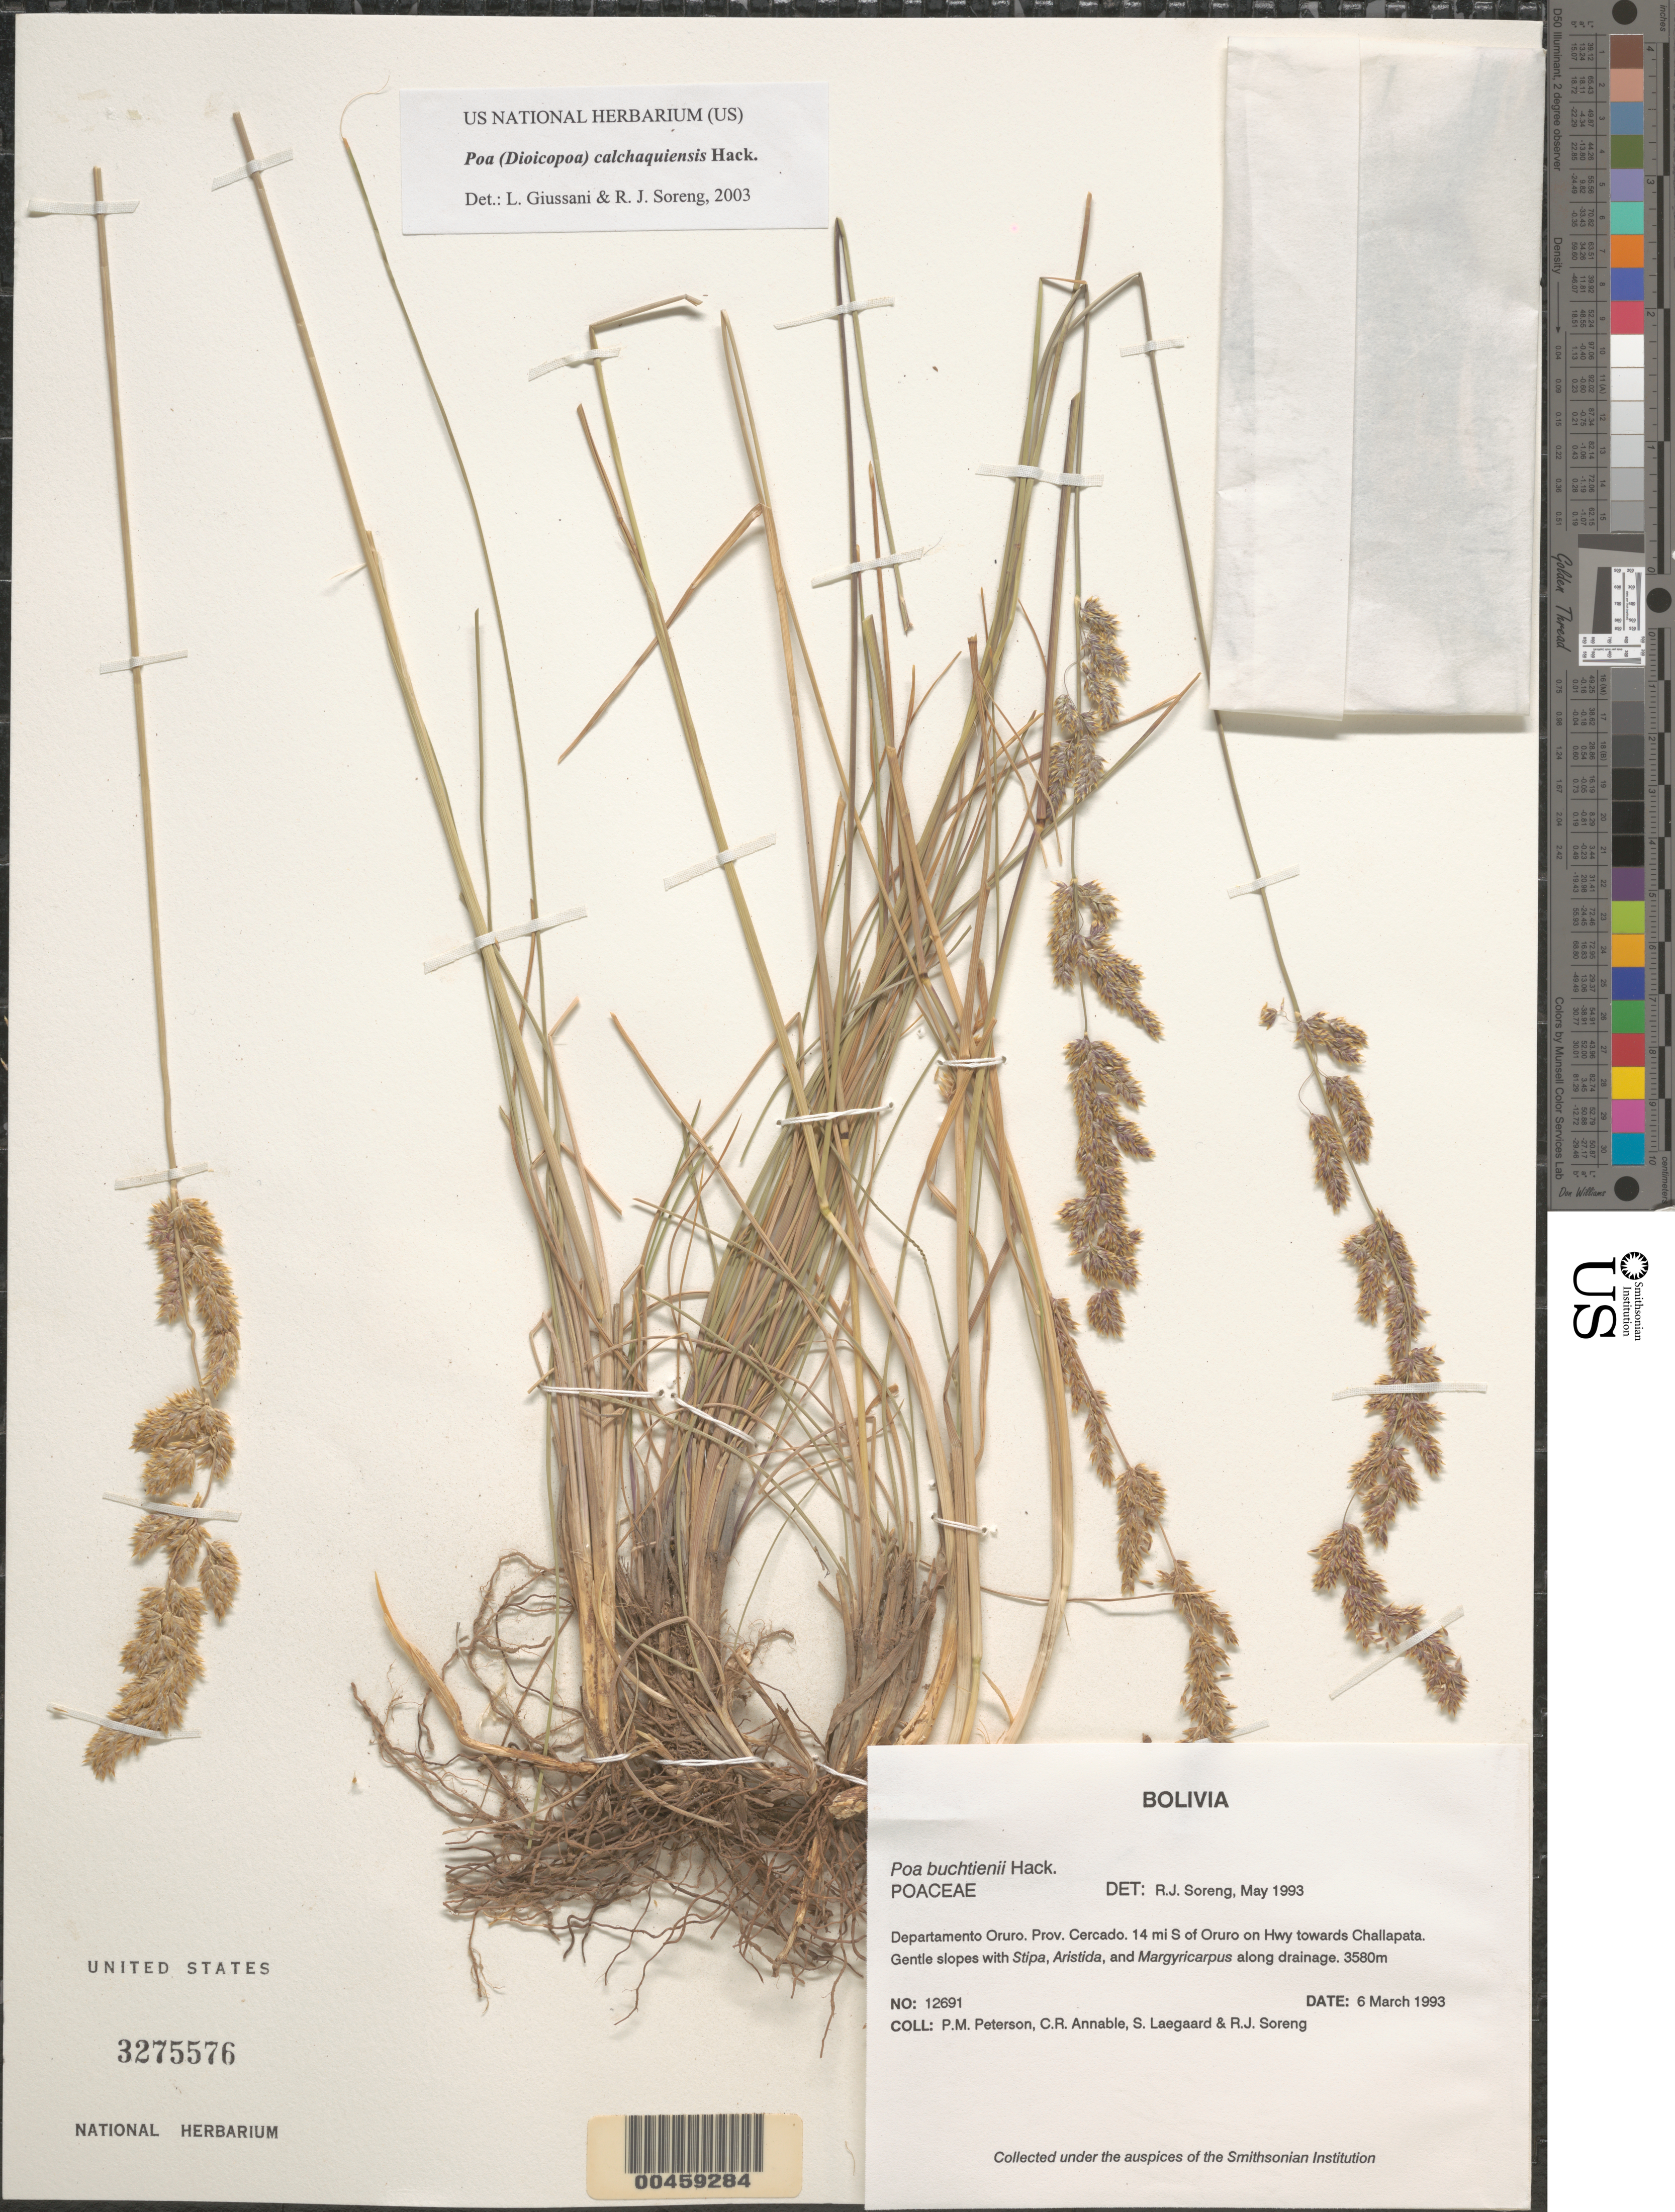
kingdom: Plantae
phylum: Tracheophyta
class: Liliopsida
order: Poales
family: Poaceae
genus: Poa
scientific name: Poa buchtienii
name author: Hack.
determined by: Soreng, Robert J., Research Associate (BOT), Smithsonian Institution - National Museum of Natural History (UNITED STATES)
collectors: P. M. Peterson, C. R. Annable, S. Lægaard & R. J. Soreng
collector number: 12691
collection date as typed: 06 Mar 1993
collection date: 1993-03-06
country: Bolivia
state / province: Oruro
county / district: Cercado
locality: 14 mi S of Oruro on Hwy towards Challapata.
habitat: Gentle slopes with Stipa, Aristida, and Margyricarpus along drainage.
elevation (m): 3580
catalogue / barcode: US 3275576